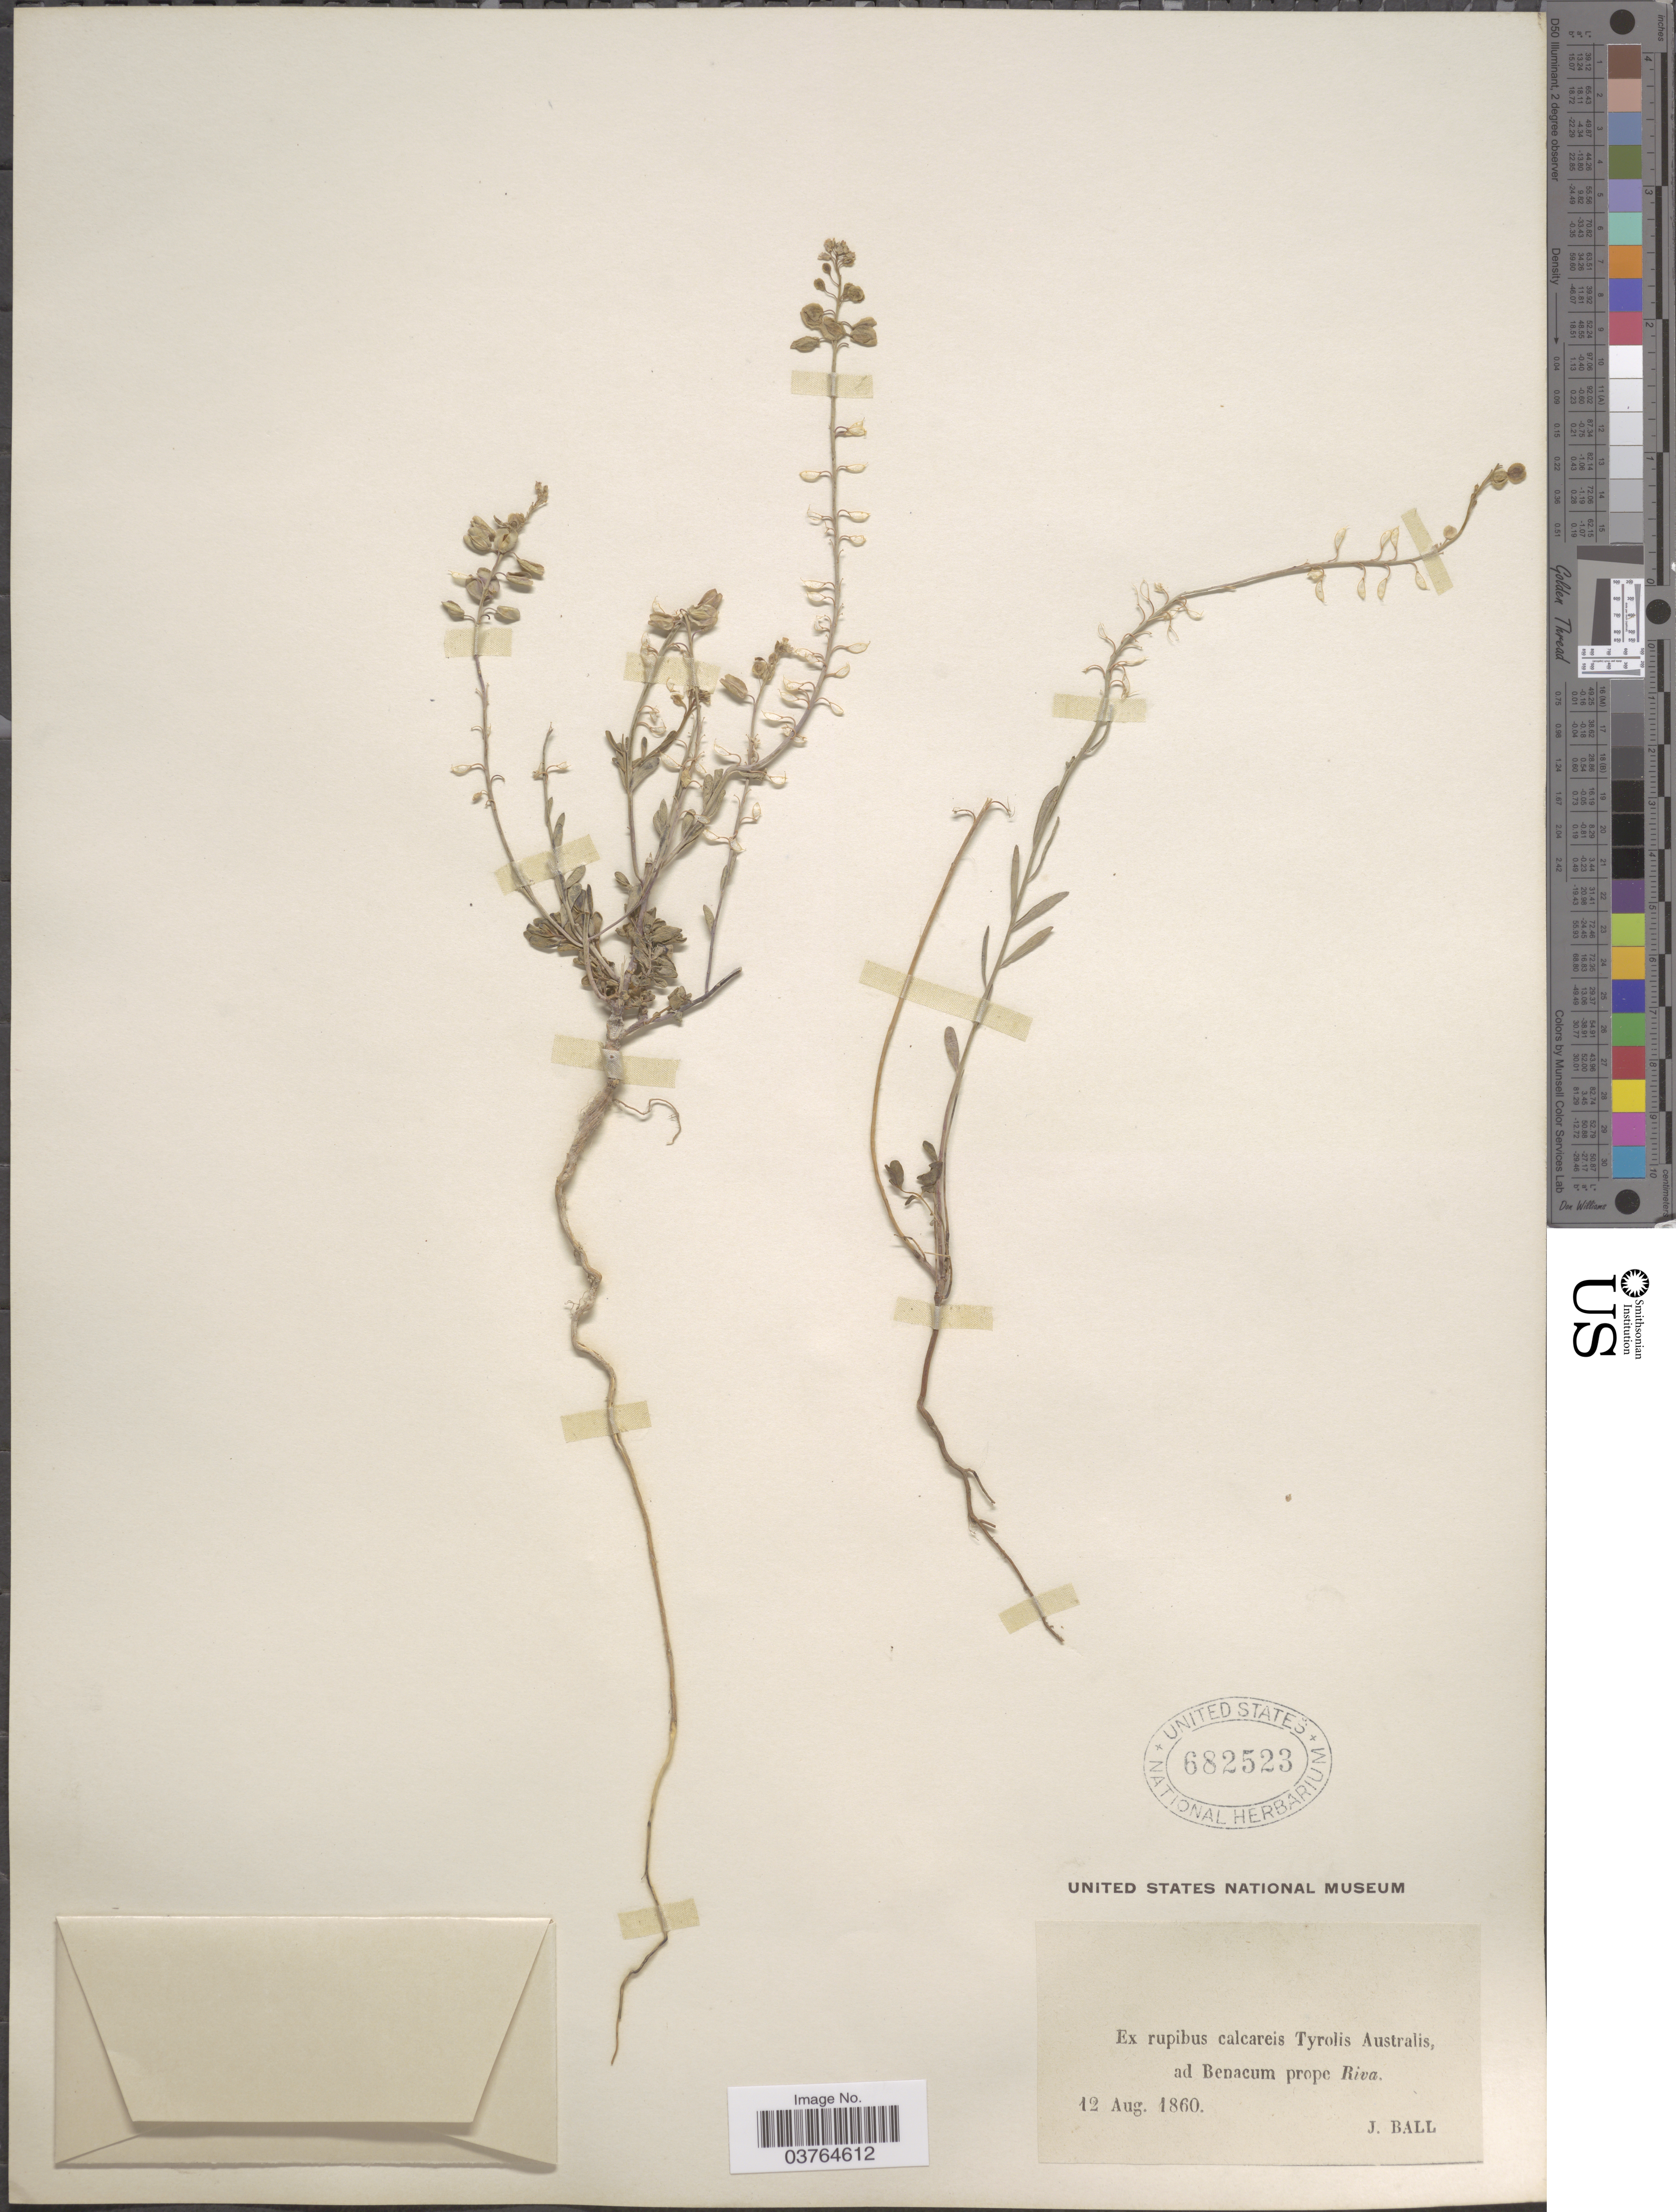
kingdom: Plantae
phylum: Tracheophyta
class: Magnoliopsida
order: Brassicales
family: Brassicaceae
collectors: J. Ball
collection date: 1860-08-12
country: Italy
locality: Ex rupibus calcareis Tyrolis Australis, ad Benacum prope Riva.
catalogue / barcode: US 682523